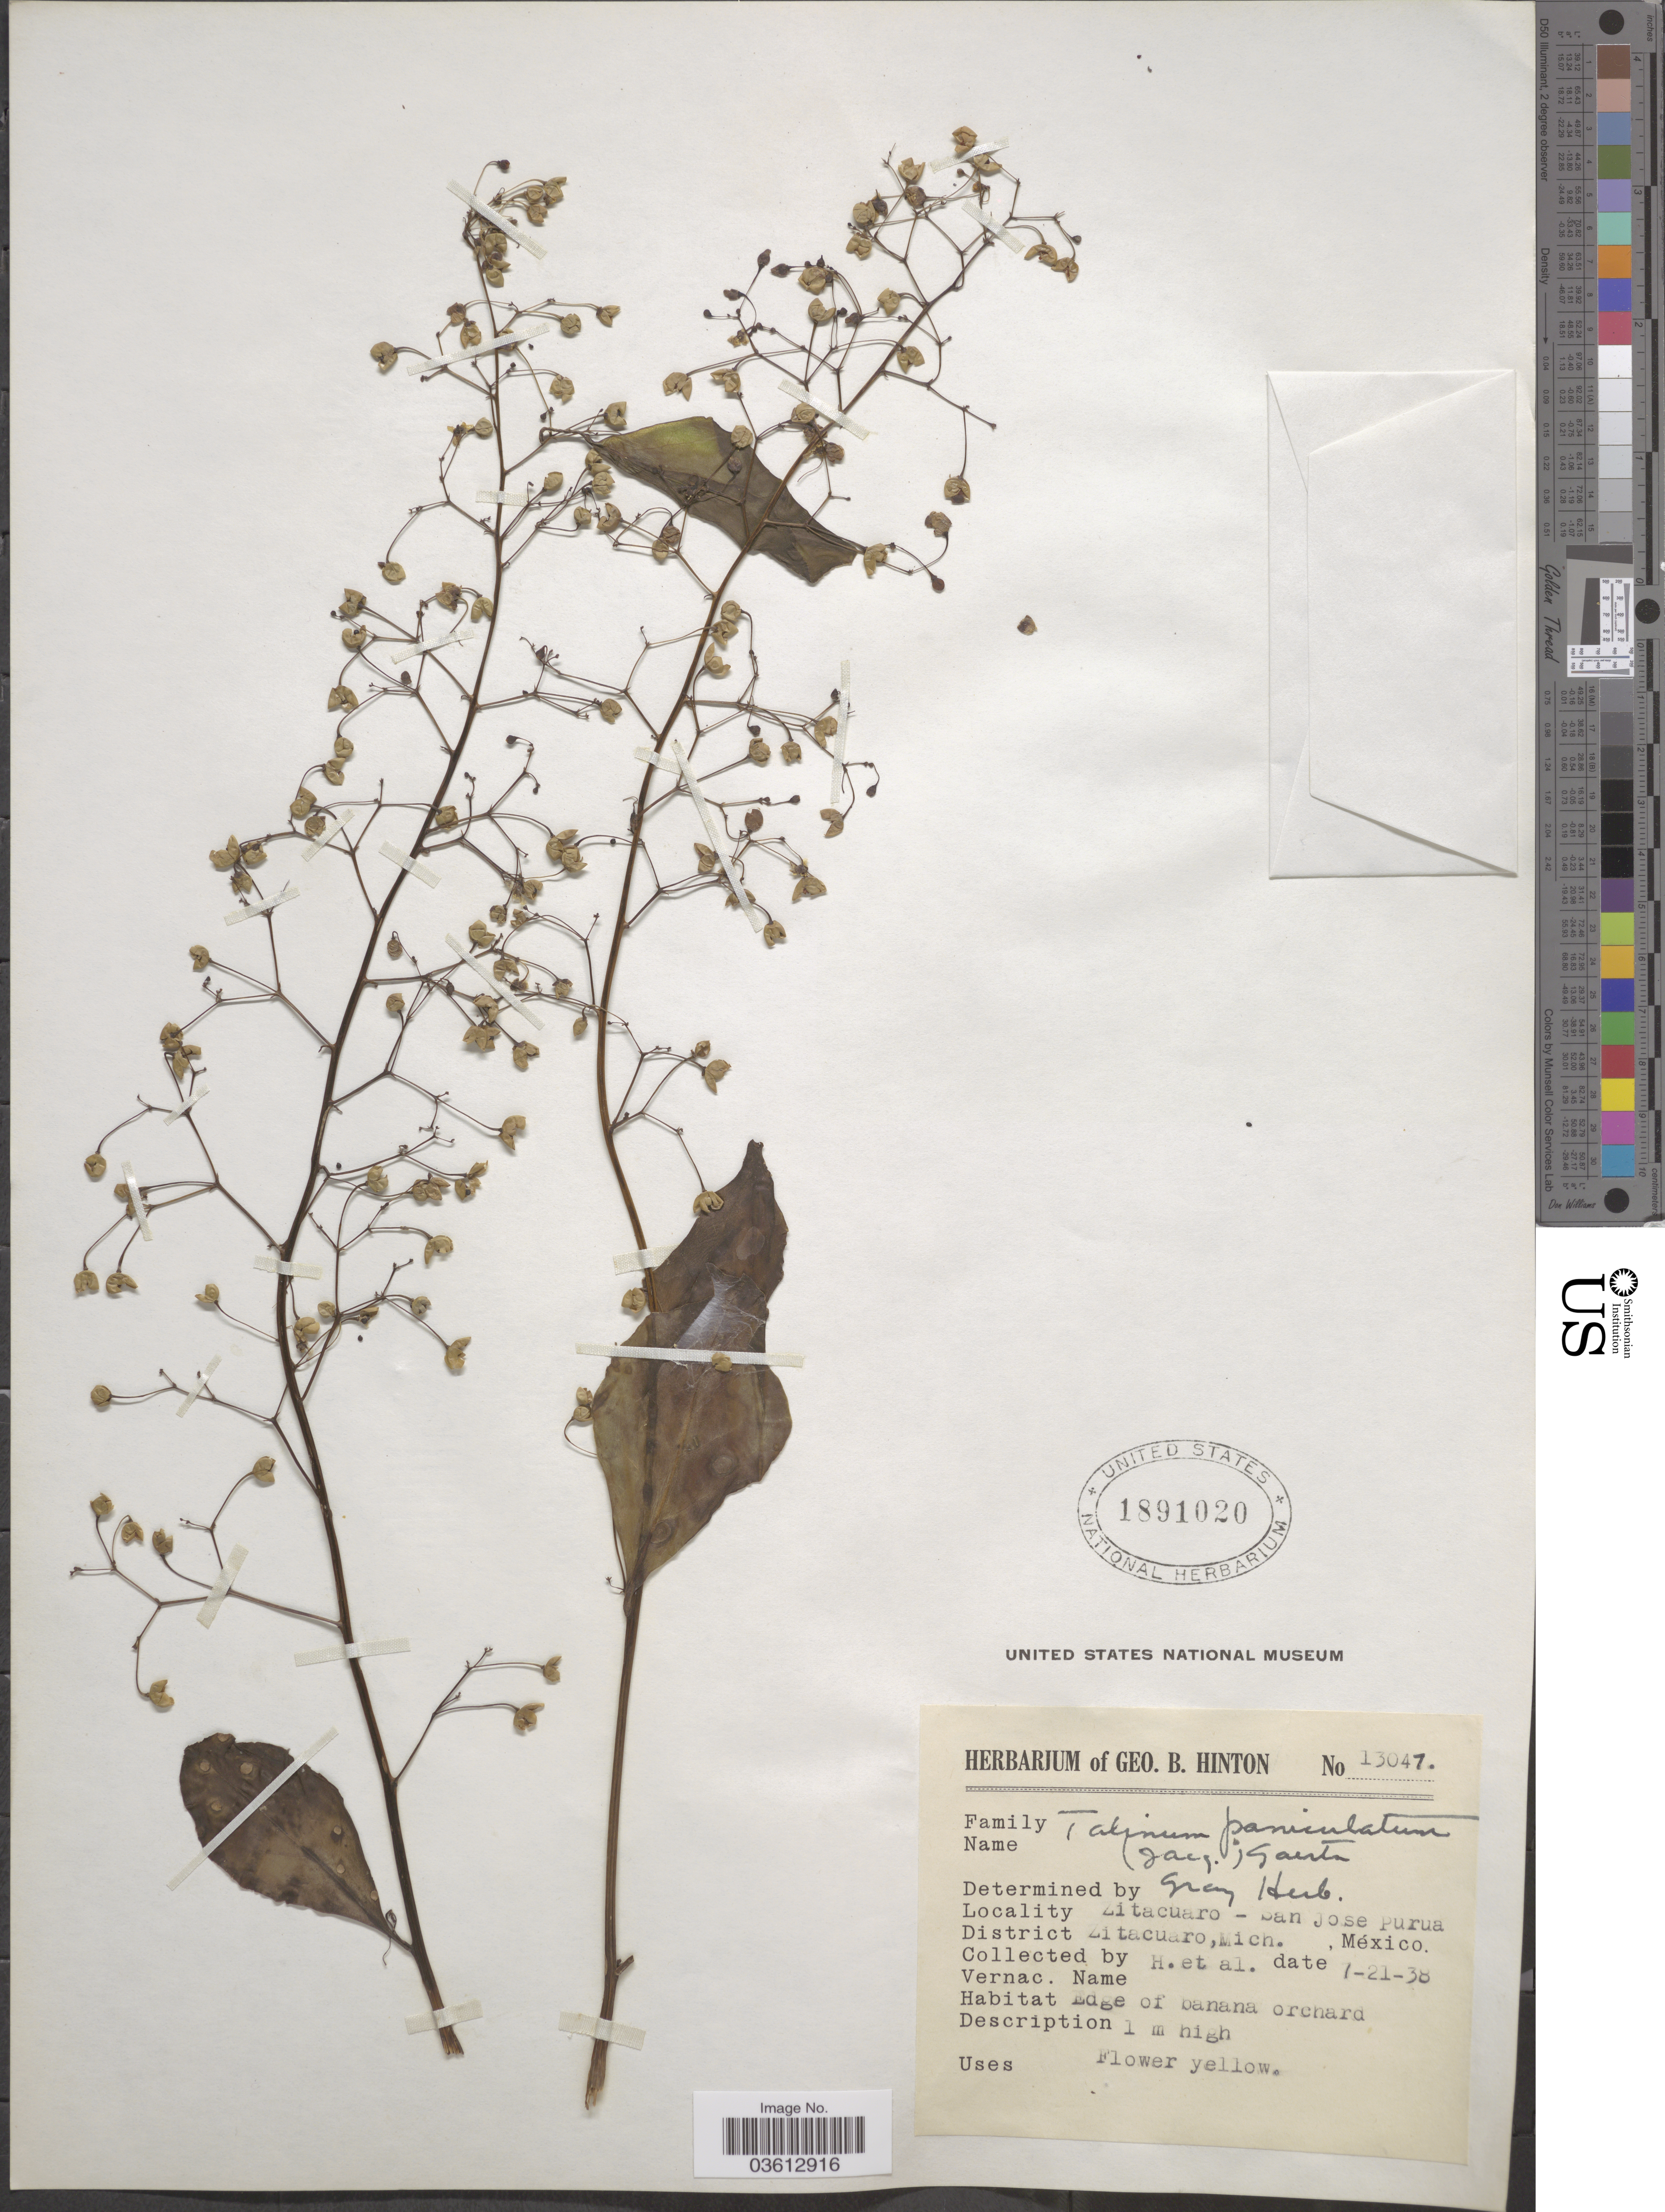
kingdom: Plantae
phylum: Tracheophyta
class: Magnoliopsida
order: Caryophyllales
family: Talinaceae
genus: Talinum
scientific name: Talinum paniculatum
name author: (Jacq.) Gaertn.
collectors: G. B. Hinton & et al.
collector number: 13047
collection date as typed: Transcribed d/m/y: 21/7/38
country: Mexico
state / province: Michoacán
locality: Zitacuaro-San Jose Purua. District Zitacuaro.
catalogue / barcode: US 1891020